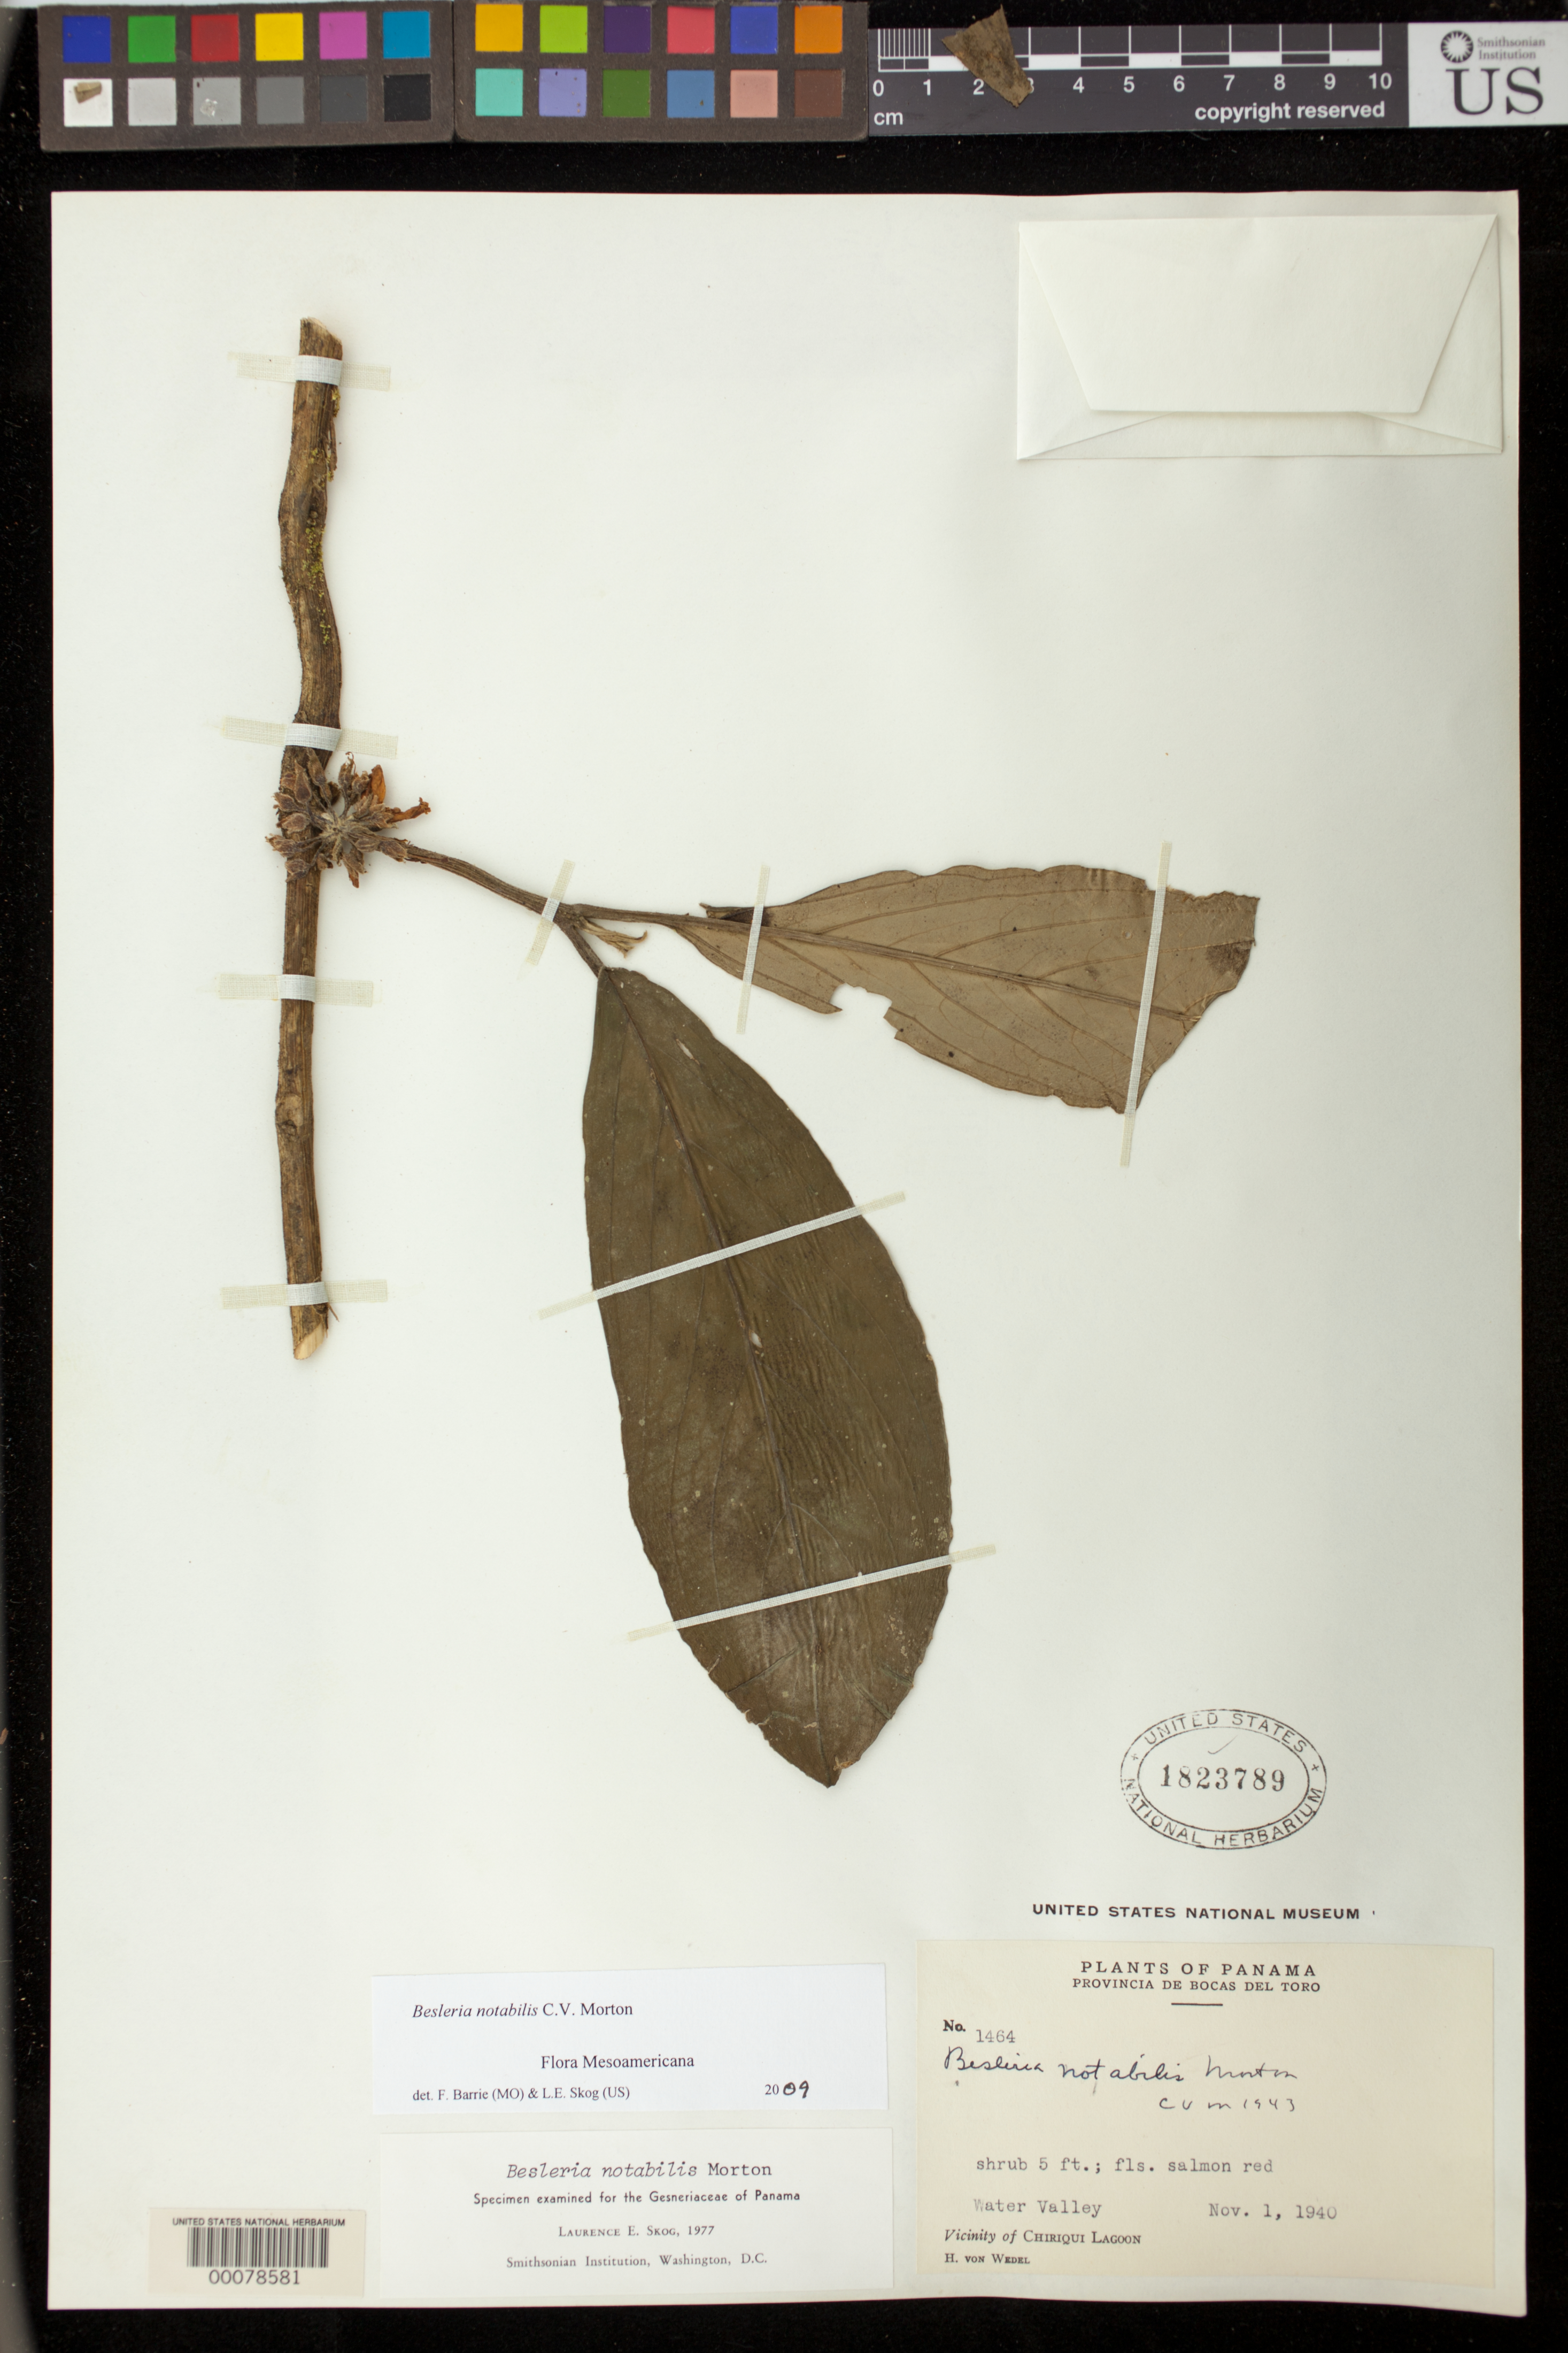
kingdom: Plantae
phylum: Tracheophyta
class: Magnoliopsida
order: Lamiales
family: Gesneriaceae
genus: Besleria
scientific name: Besleria notabilis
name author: C.V. Morton in Standl.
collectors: H. von Wedel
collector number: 1464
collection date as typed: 01 Nov 1940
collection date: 1940-11-01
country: Panama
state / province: Bocas del Toro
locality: Vicinity of Chiriqui Lagoon, Water Valley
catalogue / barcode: US 1823789